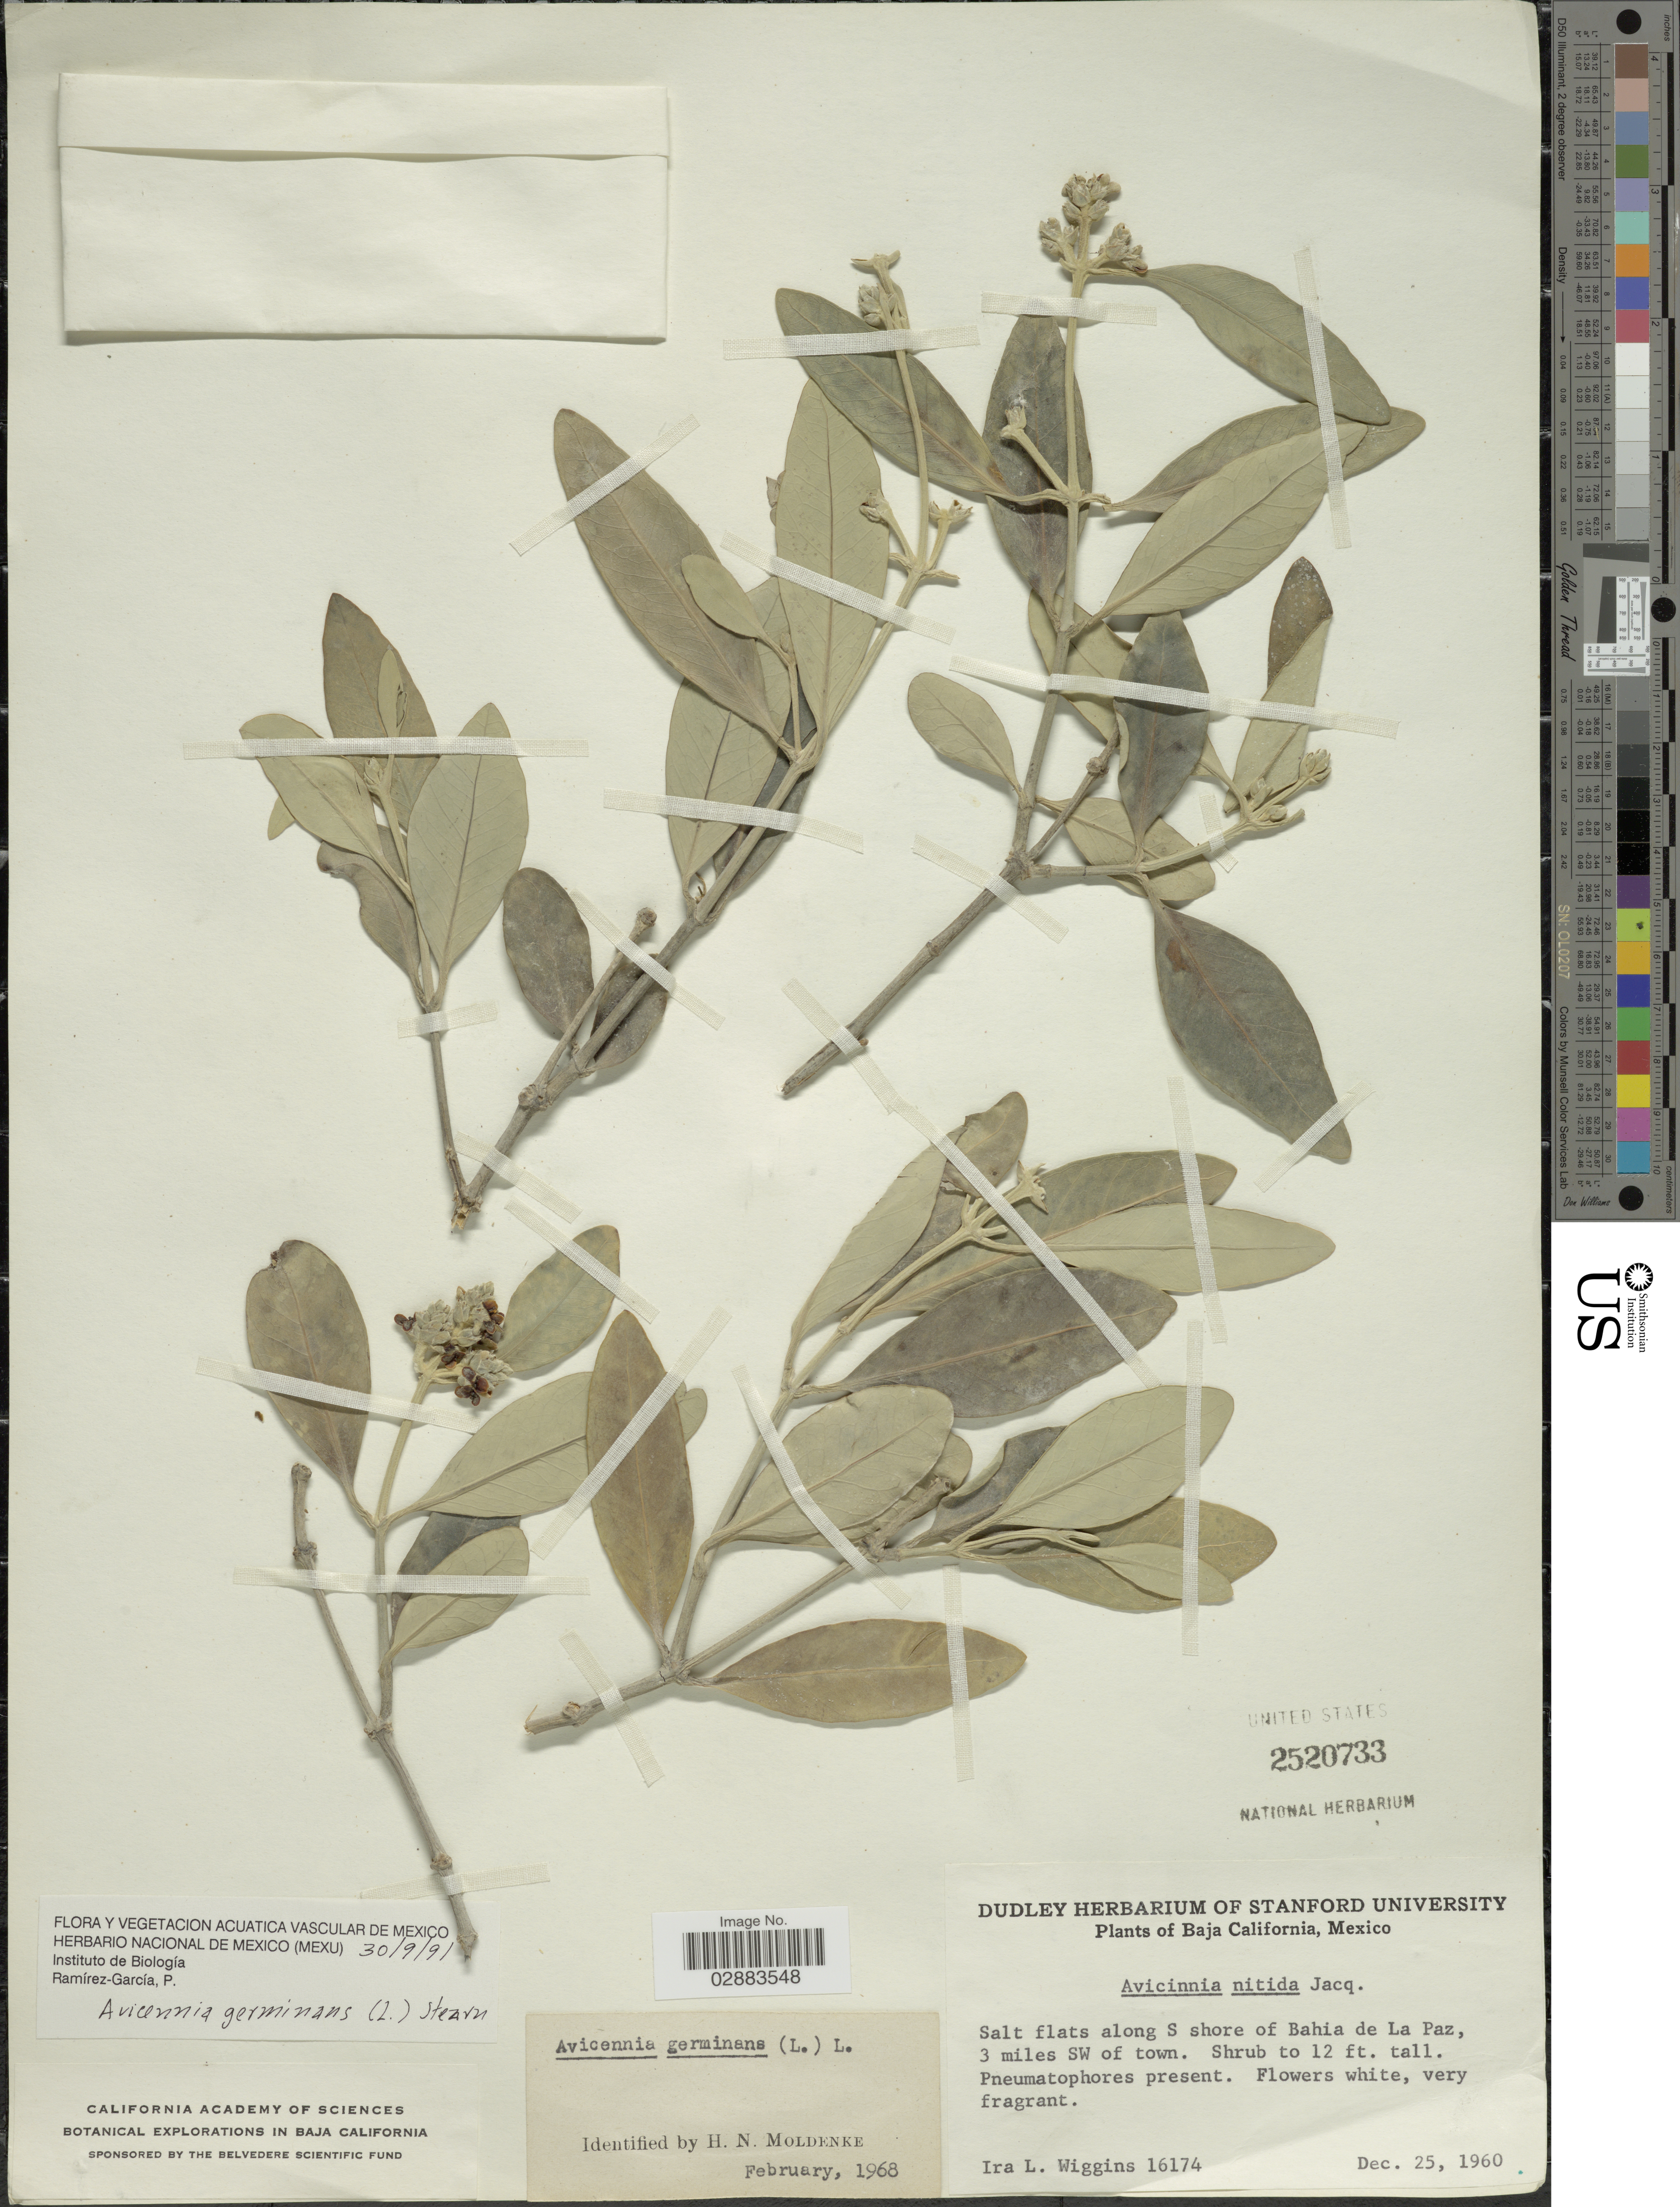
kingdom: Plantae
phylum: Tracheophyta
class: Magnoliopsida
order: Lamiales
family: Acanthaceae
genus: Avicennia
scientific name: Avicennia germinans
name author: (L.) L.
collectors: I. L. Wiggins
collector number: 16174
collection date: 1960-12-25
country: Mexico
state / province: Baja California Sur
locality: Salt flats along S shore of Bahia de La Paz, 3 miles SW of town.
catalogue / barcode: US 2520733